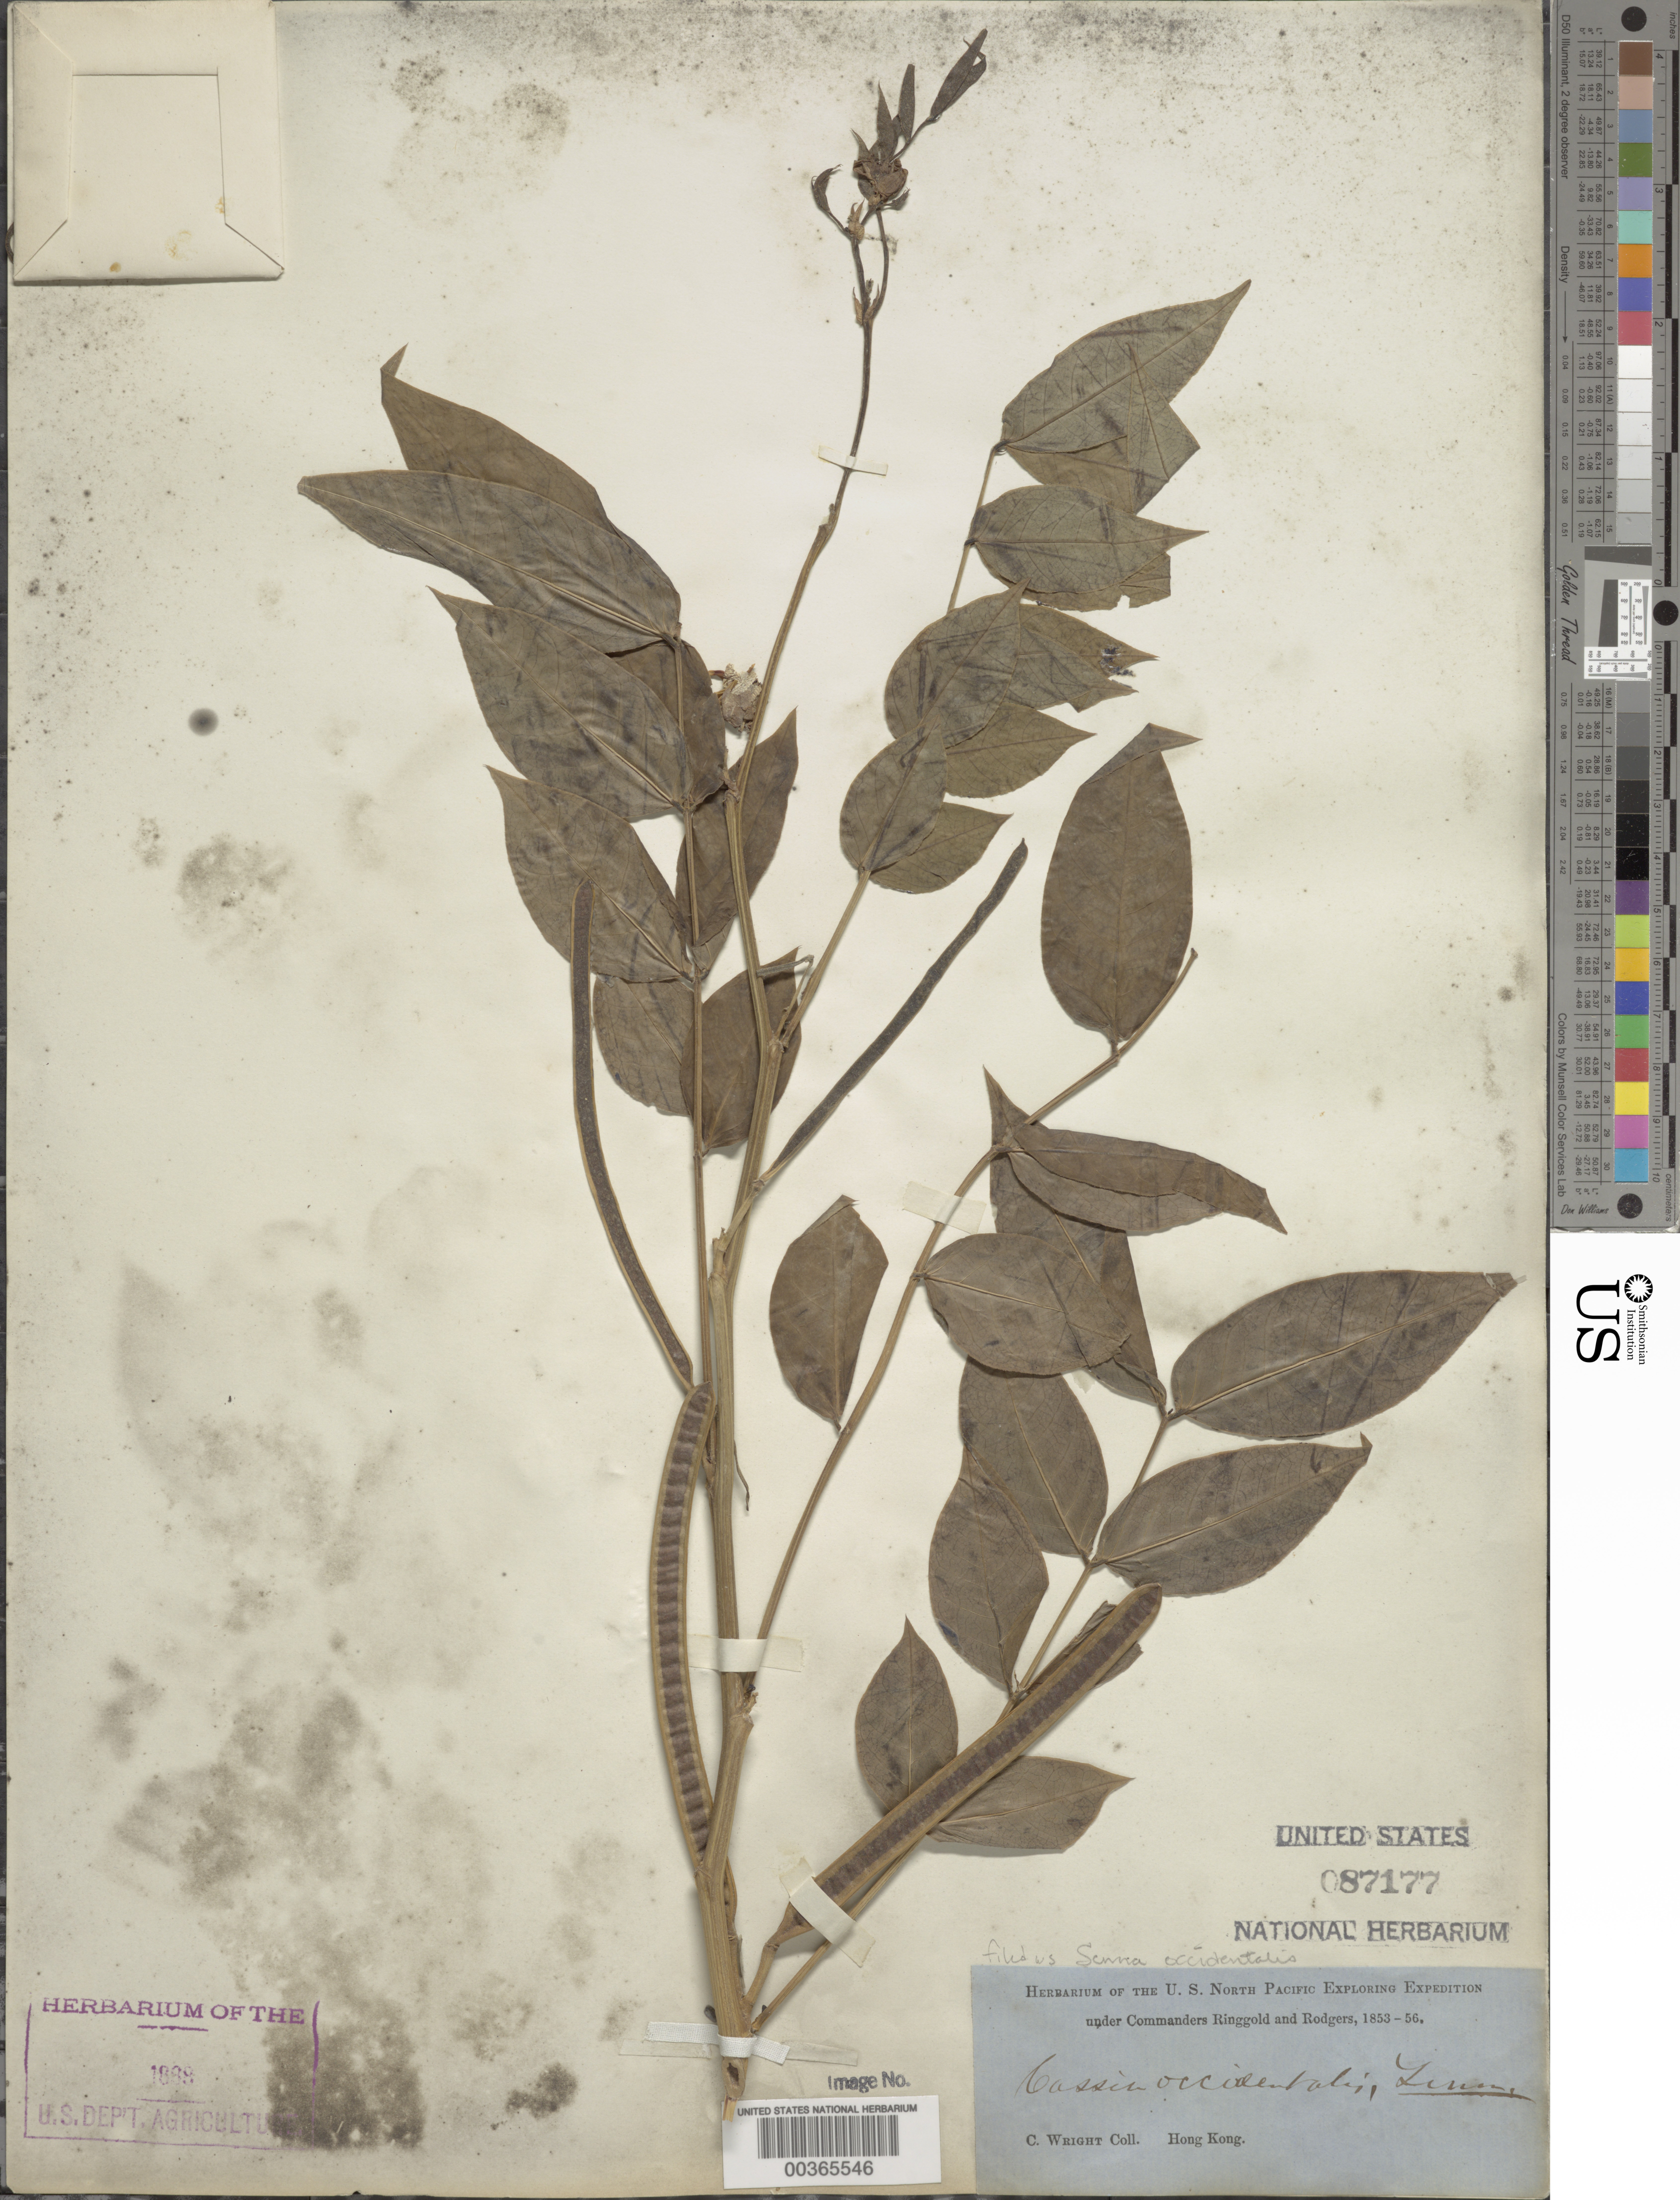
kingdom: Plantae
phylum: Tracheophyta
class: Magnoliopsida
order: Fabales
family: Fabaceae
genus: Senna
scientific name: Senna occidentalis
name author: (L.) Link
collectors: C. Wright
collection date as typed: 1853 to -- -- 1856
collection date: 1853/1856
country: China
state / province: Hong Kong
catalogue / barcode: US 87177